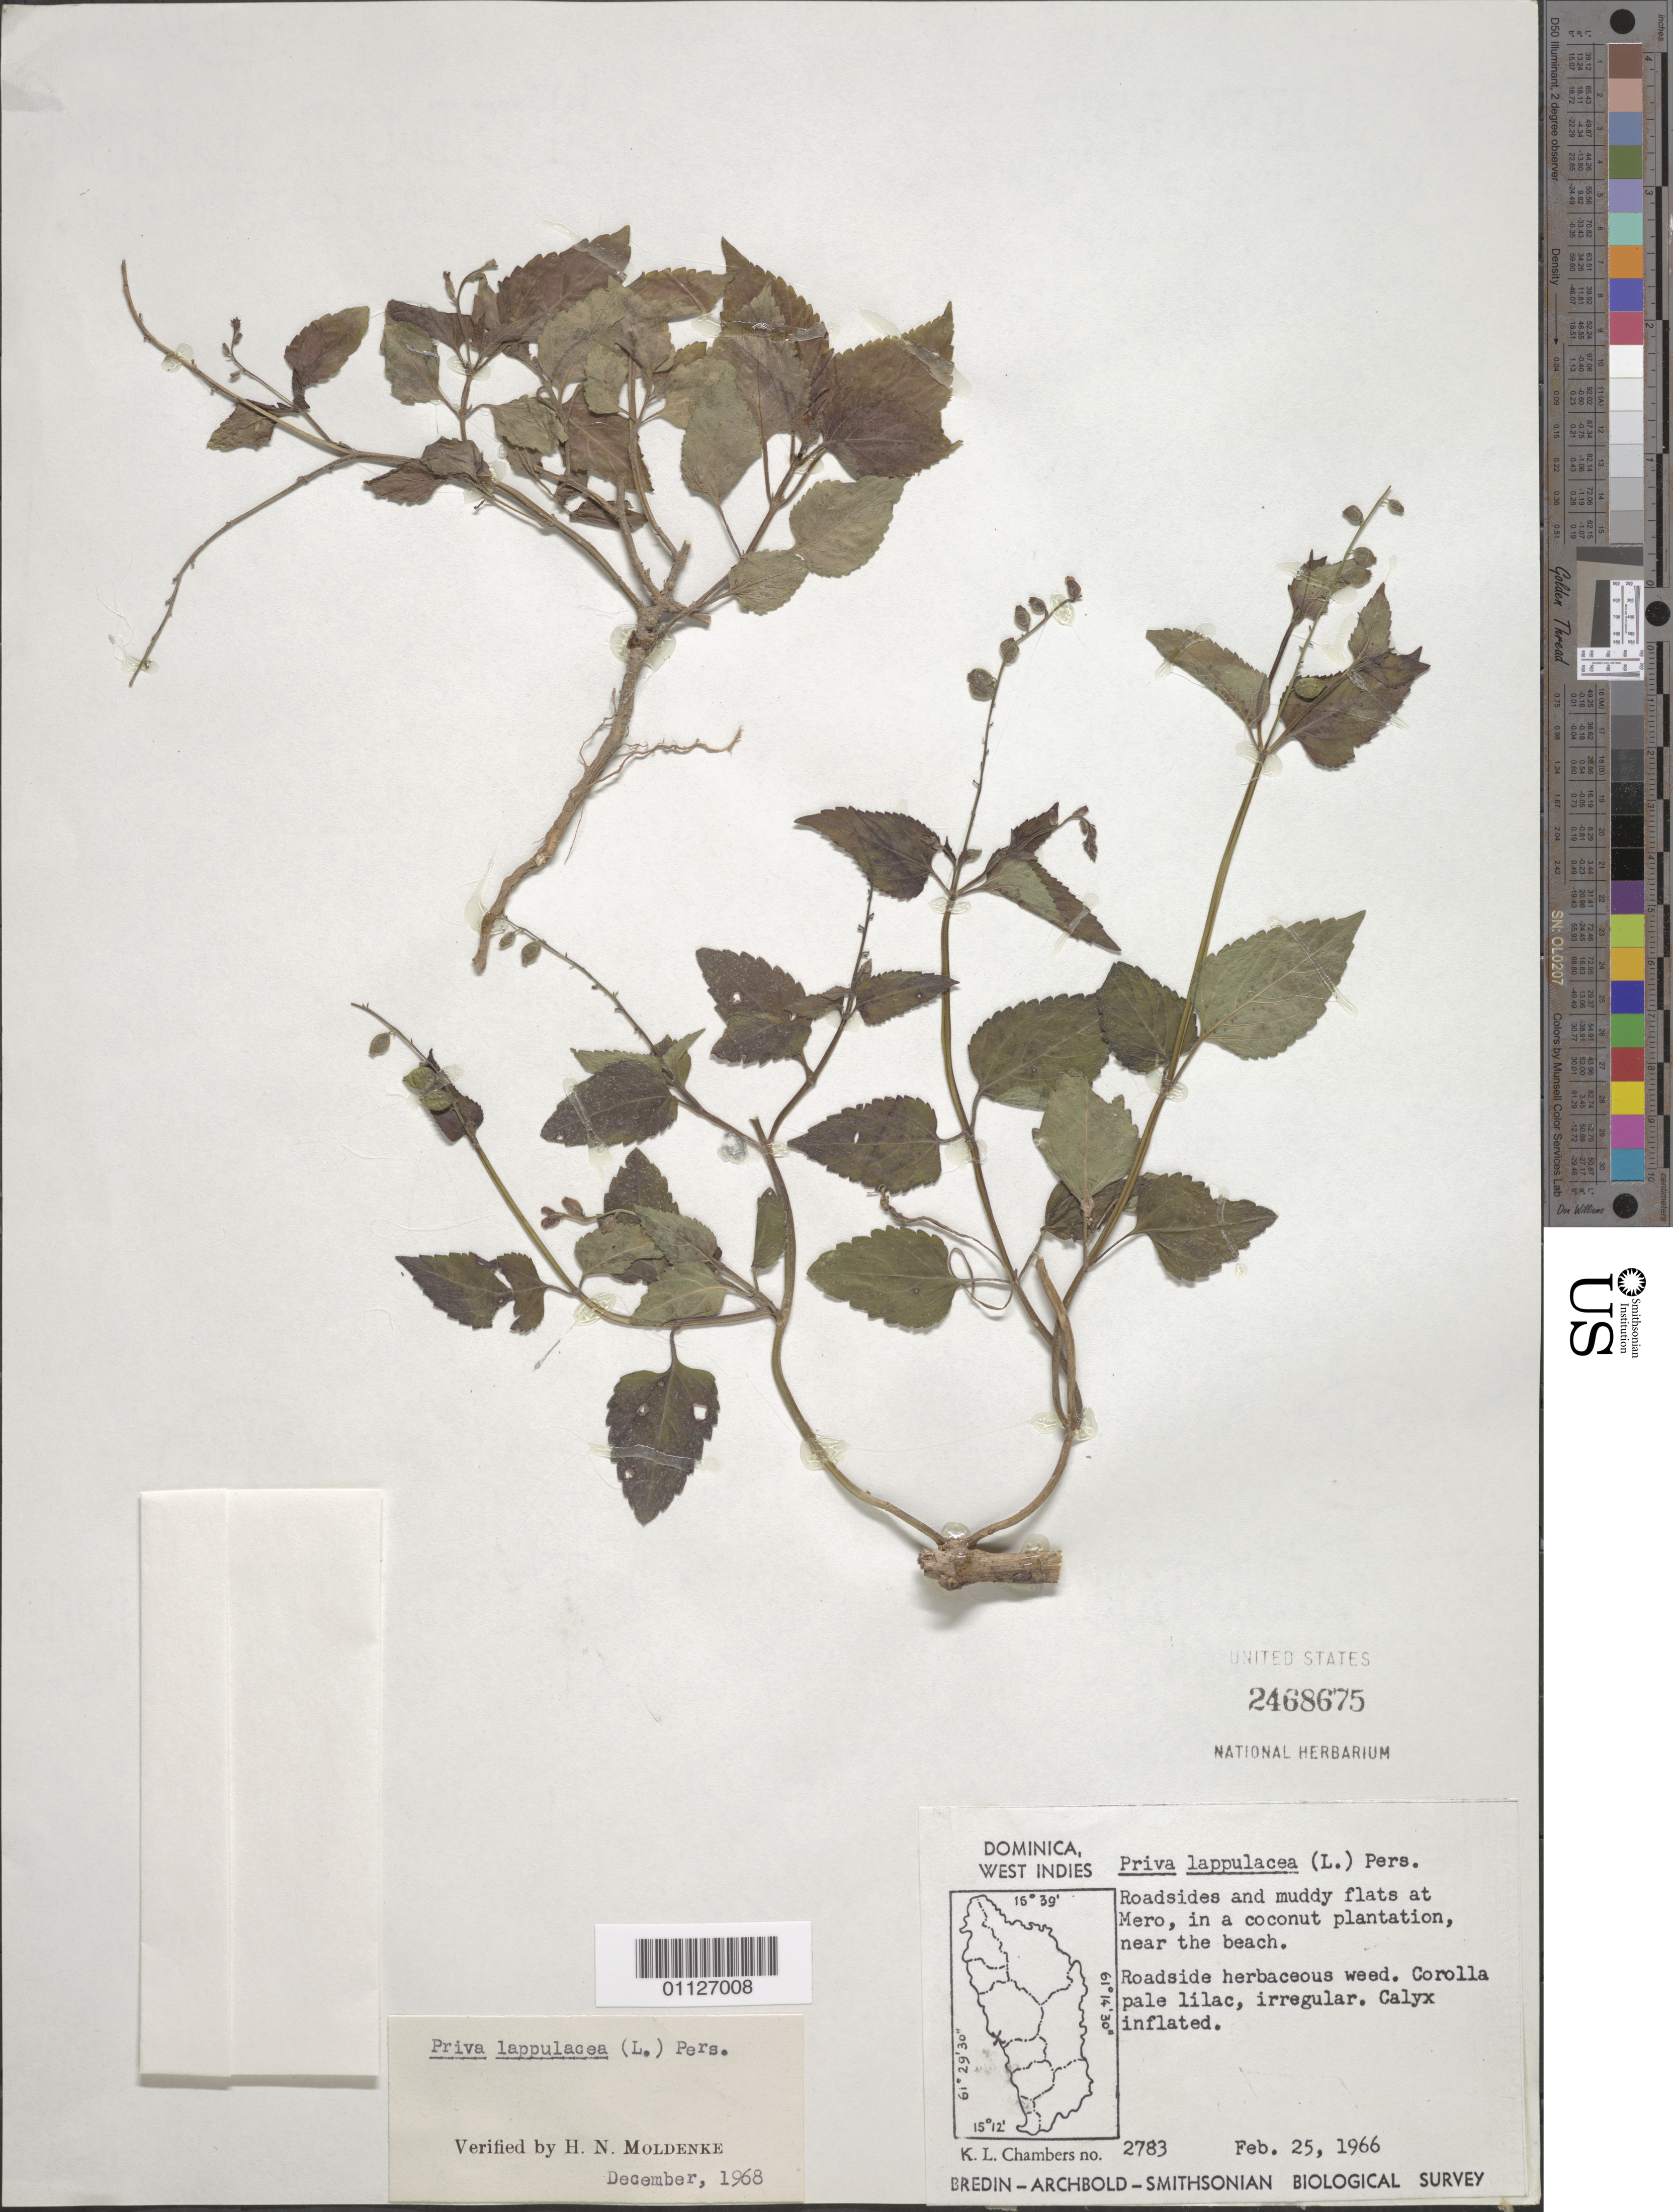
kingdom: Plantae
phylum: Tracheophyta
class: Magnoliopsida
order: Lamiales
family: Verbenaceae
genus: Priva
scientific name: Priva lappulacea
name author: (L.) Pers.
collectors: K. L. Chambers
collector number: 2783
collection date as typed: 25 Feb 1966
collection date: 1966-02-25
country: Dominica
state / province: St. Joseph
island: Dominica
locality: Roadsides and muddy flats at Mero, in coconut plantation, near the beach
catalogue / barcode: US 2468675